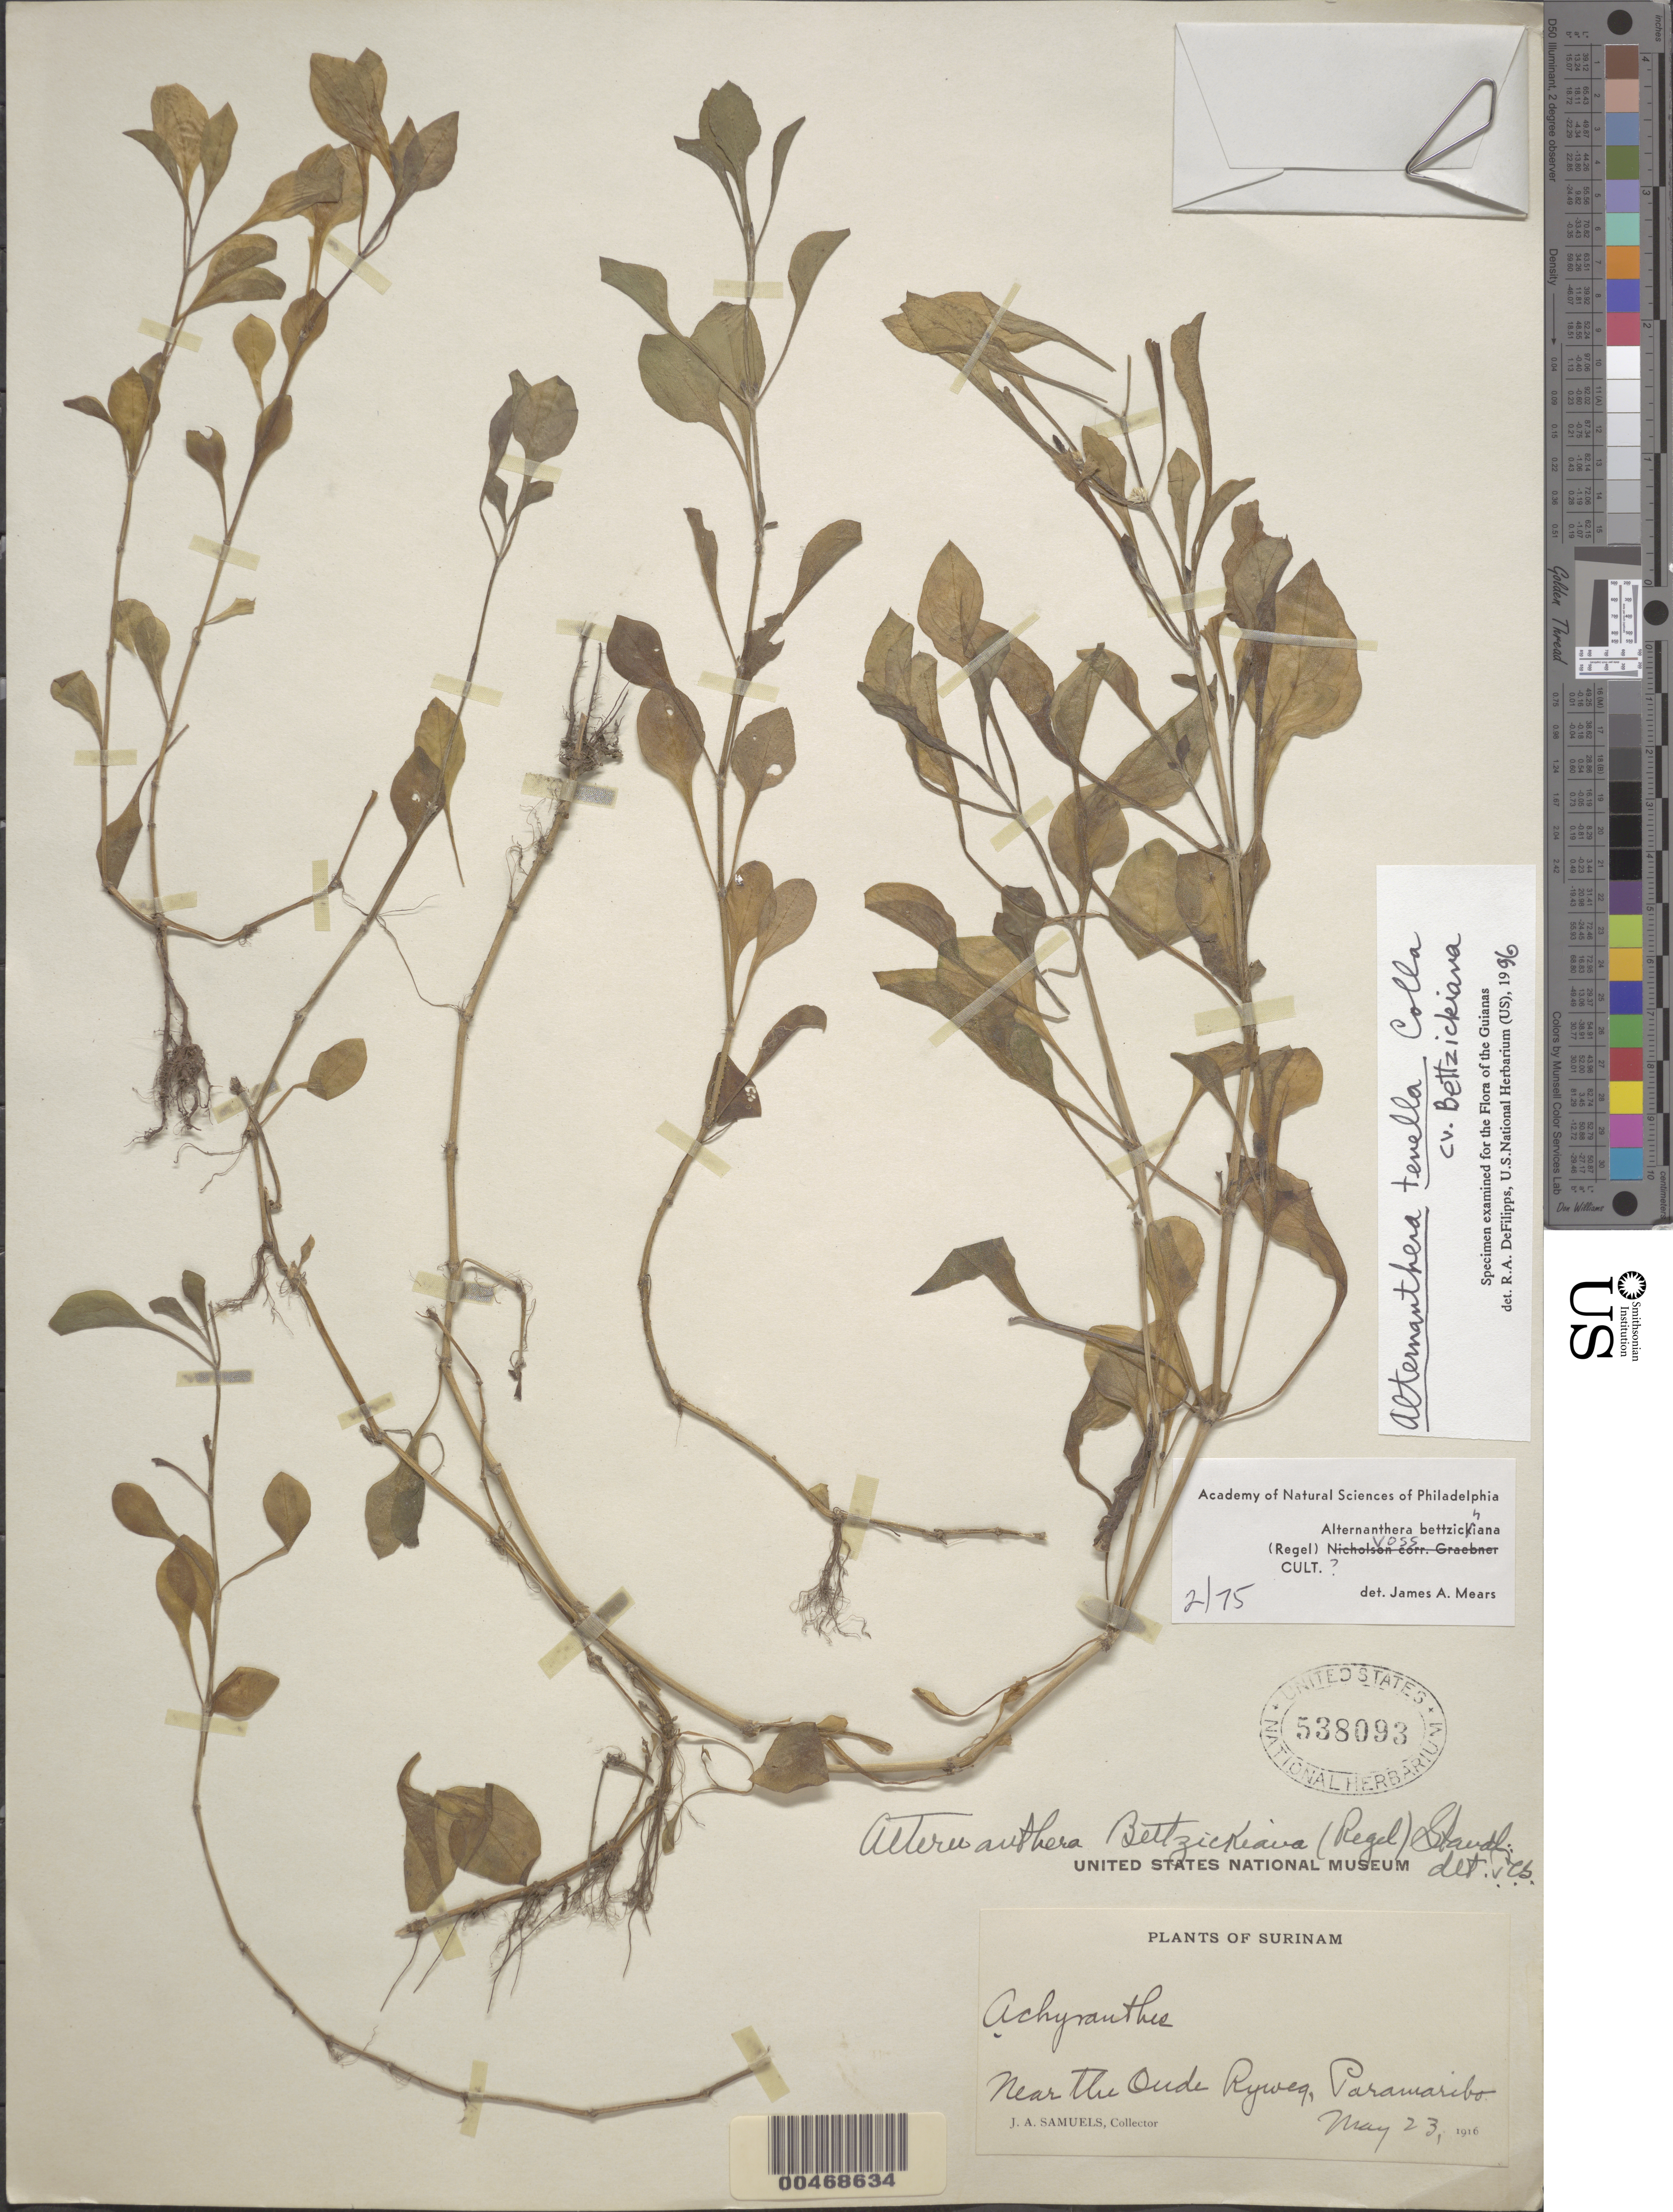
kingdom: Plantae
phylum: Tracheophyta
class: Magnoliopsida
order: Caryophyllales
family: Amaranthaceae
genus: Alternanthera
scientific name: Alternanthera tenella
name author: Colla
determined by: DeFilipps, R. A.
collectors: J. A. Samuels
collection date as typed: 23-May-16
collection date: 1916-05-23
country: Suriname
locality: Paramaribo, near Oude Ryweg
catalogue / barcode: US 538093